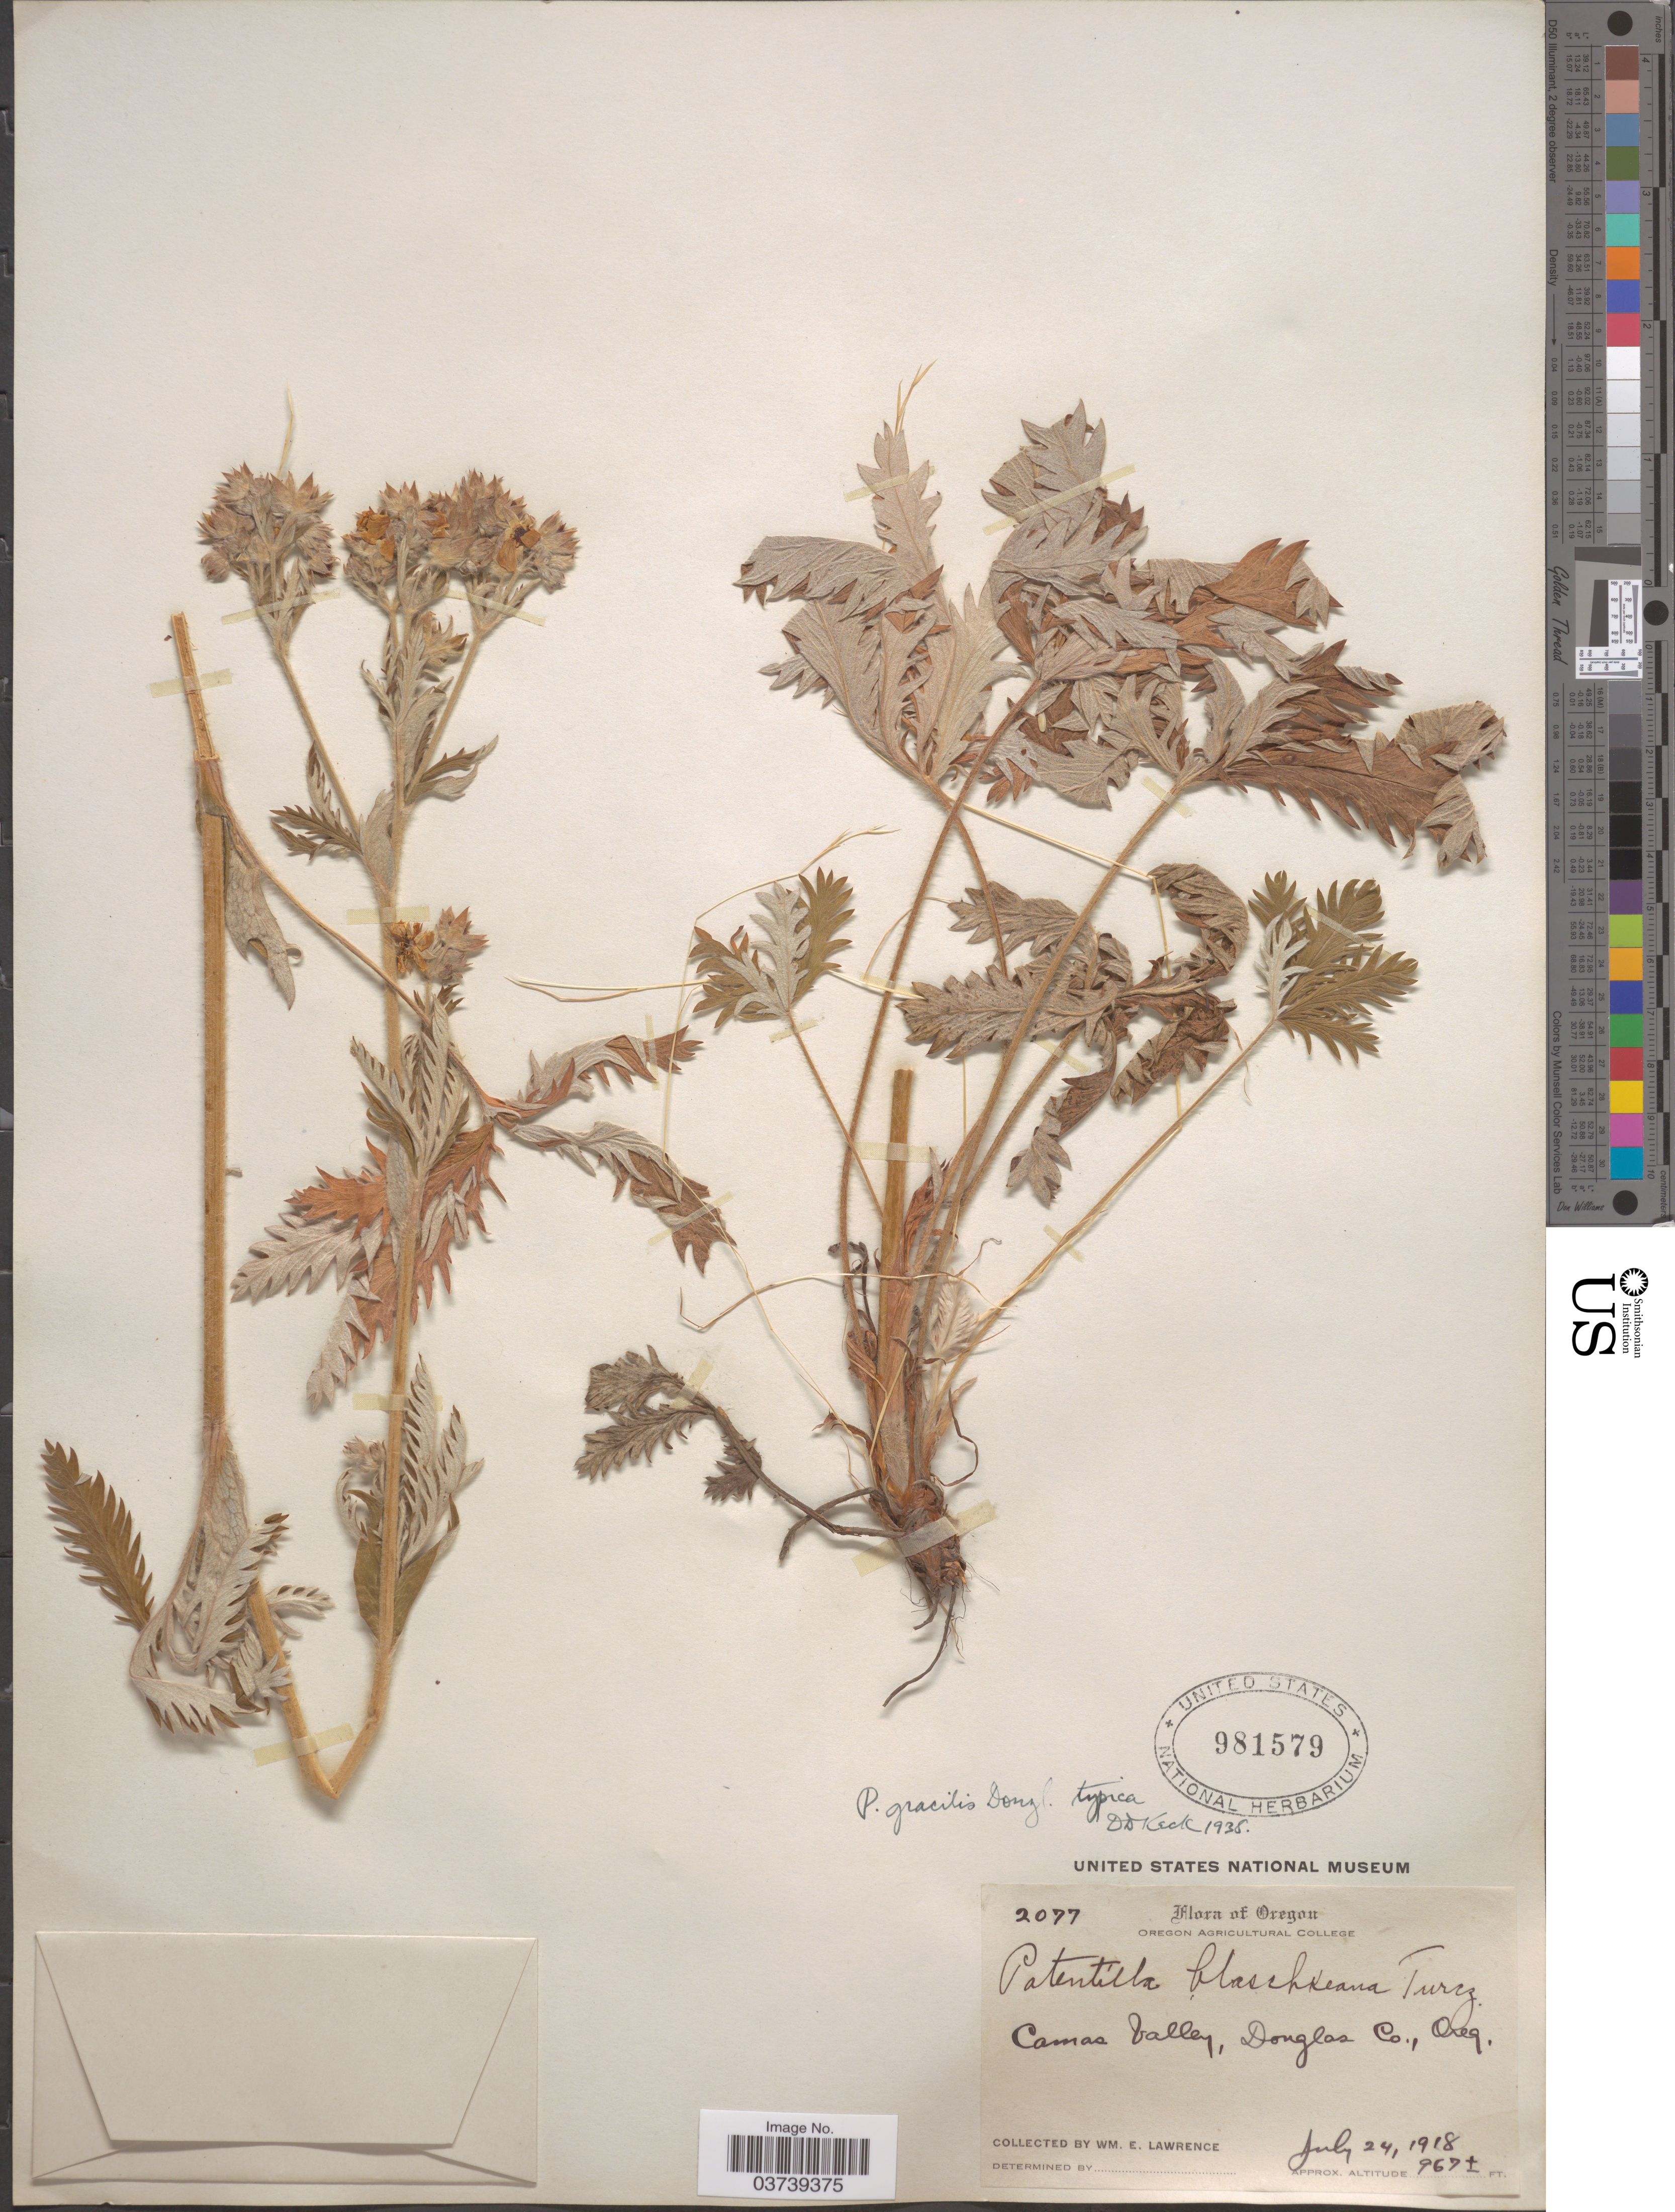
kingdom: Plantae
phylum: Tracheophyta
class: Magnoliopsida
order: Rosales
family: Rosaceae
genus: Potentilla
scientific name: Potentilla gracilis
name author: Douglas ex Hook.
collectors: W. Lawrence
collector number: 2077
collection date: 1918-07-24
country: United States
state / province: Oregon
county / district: Douglas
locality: Camas Valley, Douglas Co.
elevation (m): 295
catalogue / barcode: US 981579